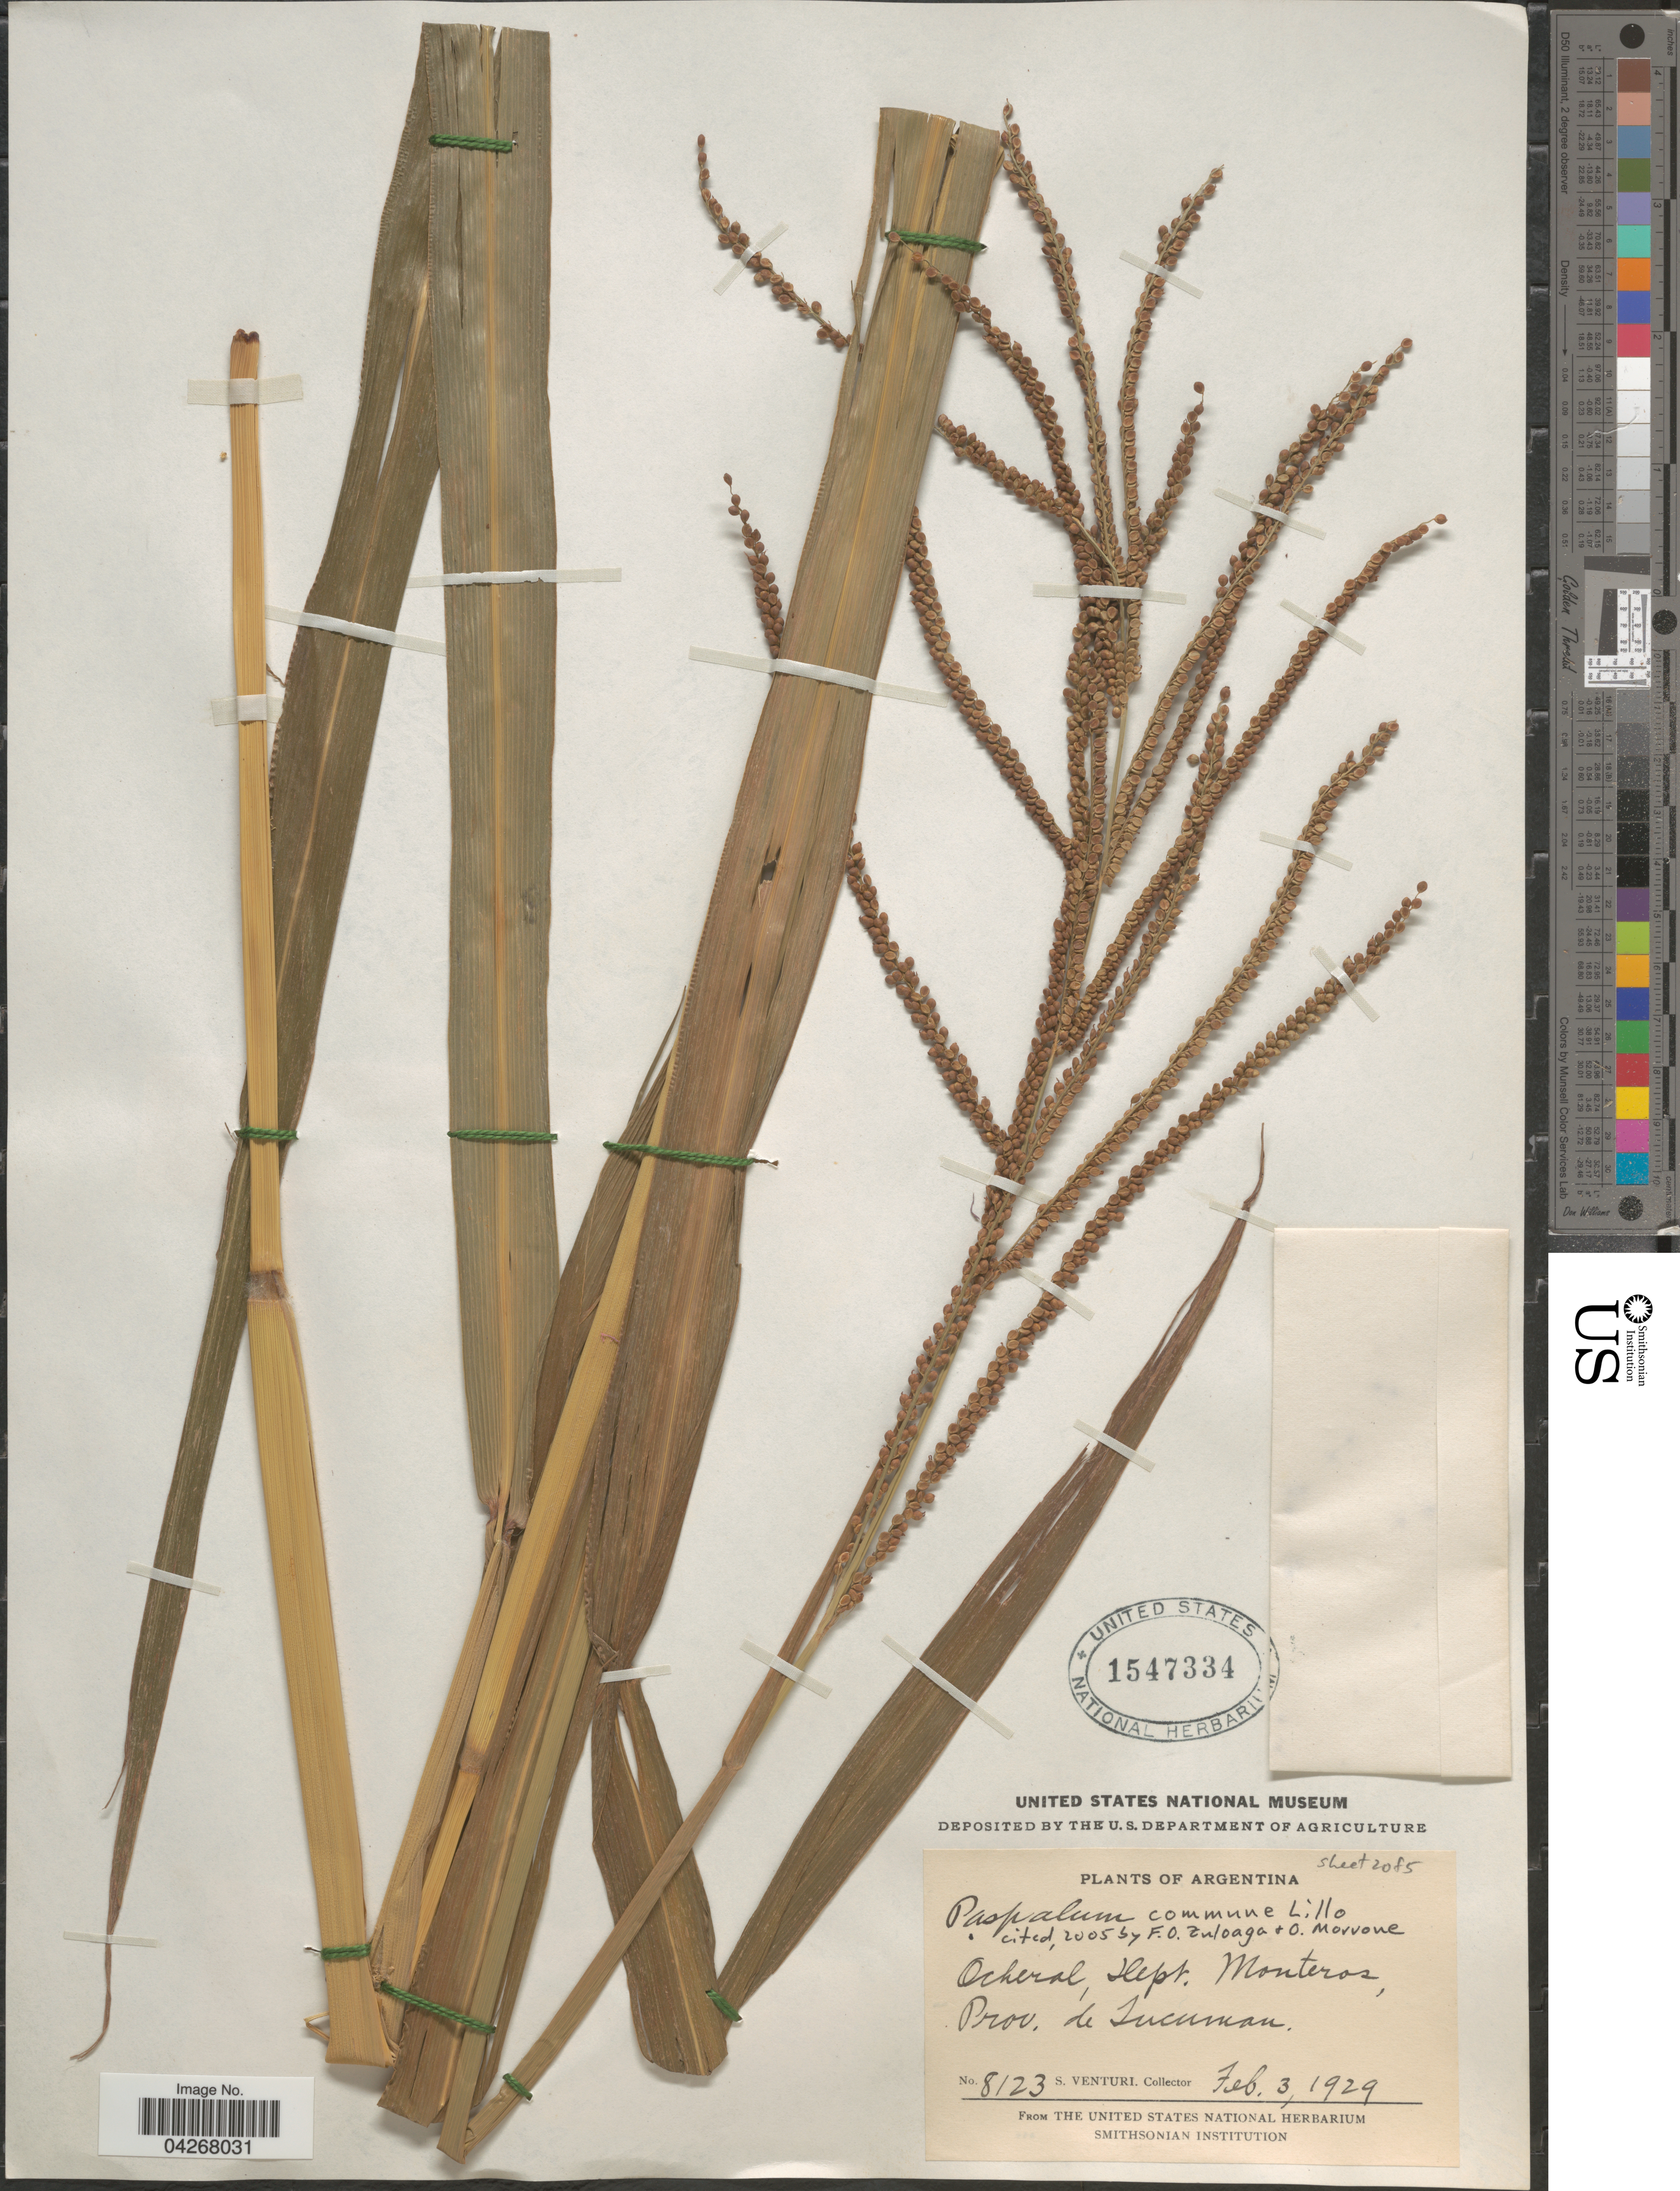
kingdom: Plantae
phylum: Tracheophyta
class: Liliopsida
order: Poales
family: Poaceae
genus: Paspalum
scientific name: Paspalum commune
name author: Lillo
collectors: S. Venturi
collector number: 8123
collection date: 1929-02-03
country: Argentina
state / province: Tucuman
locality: Ocheral, Dept. Monteros.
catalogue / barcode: US 1547334